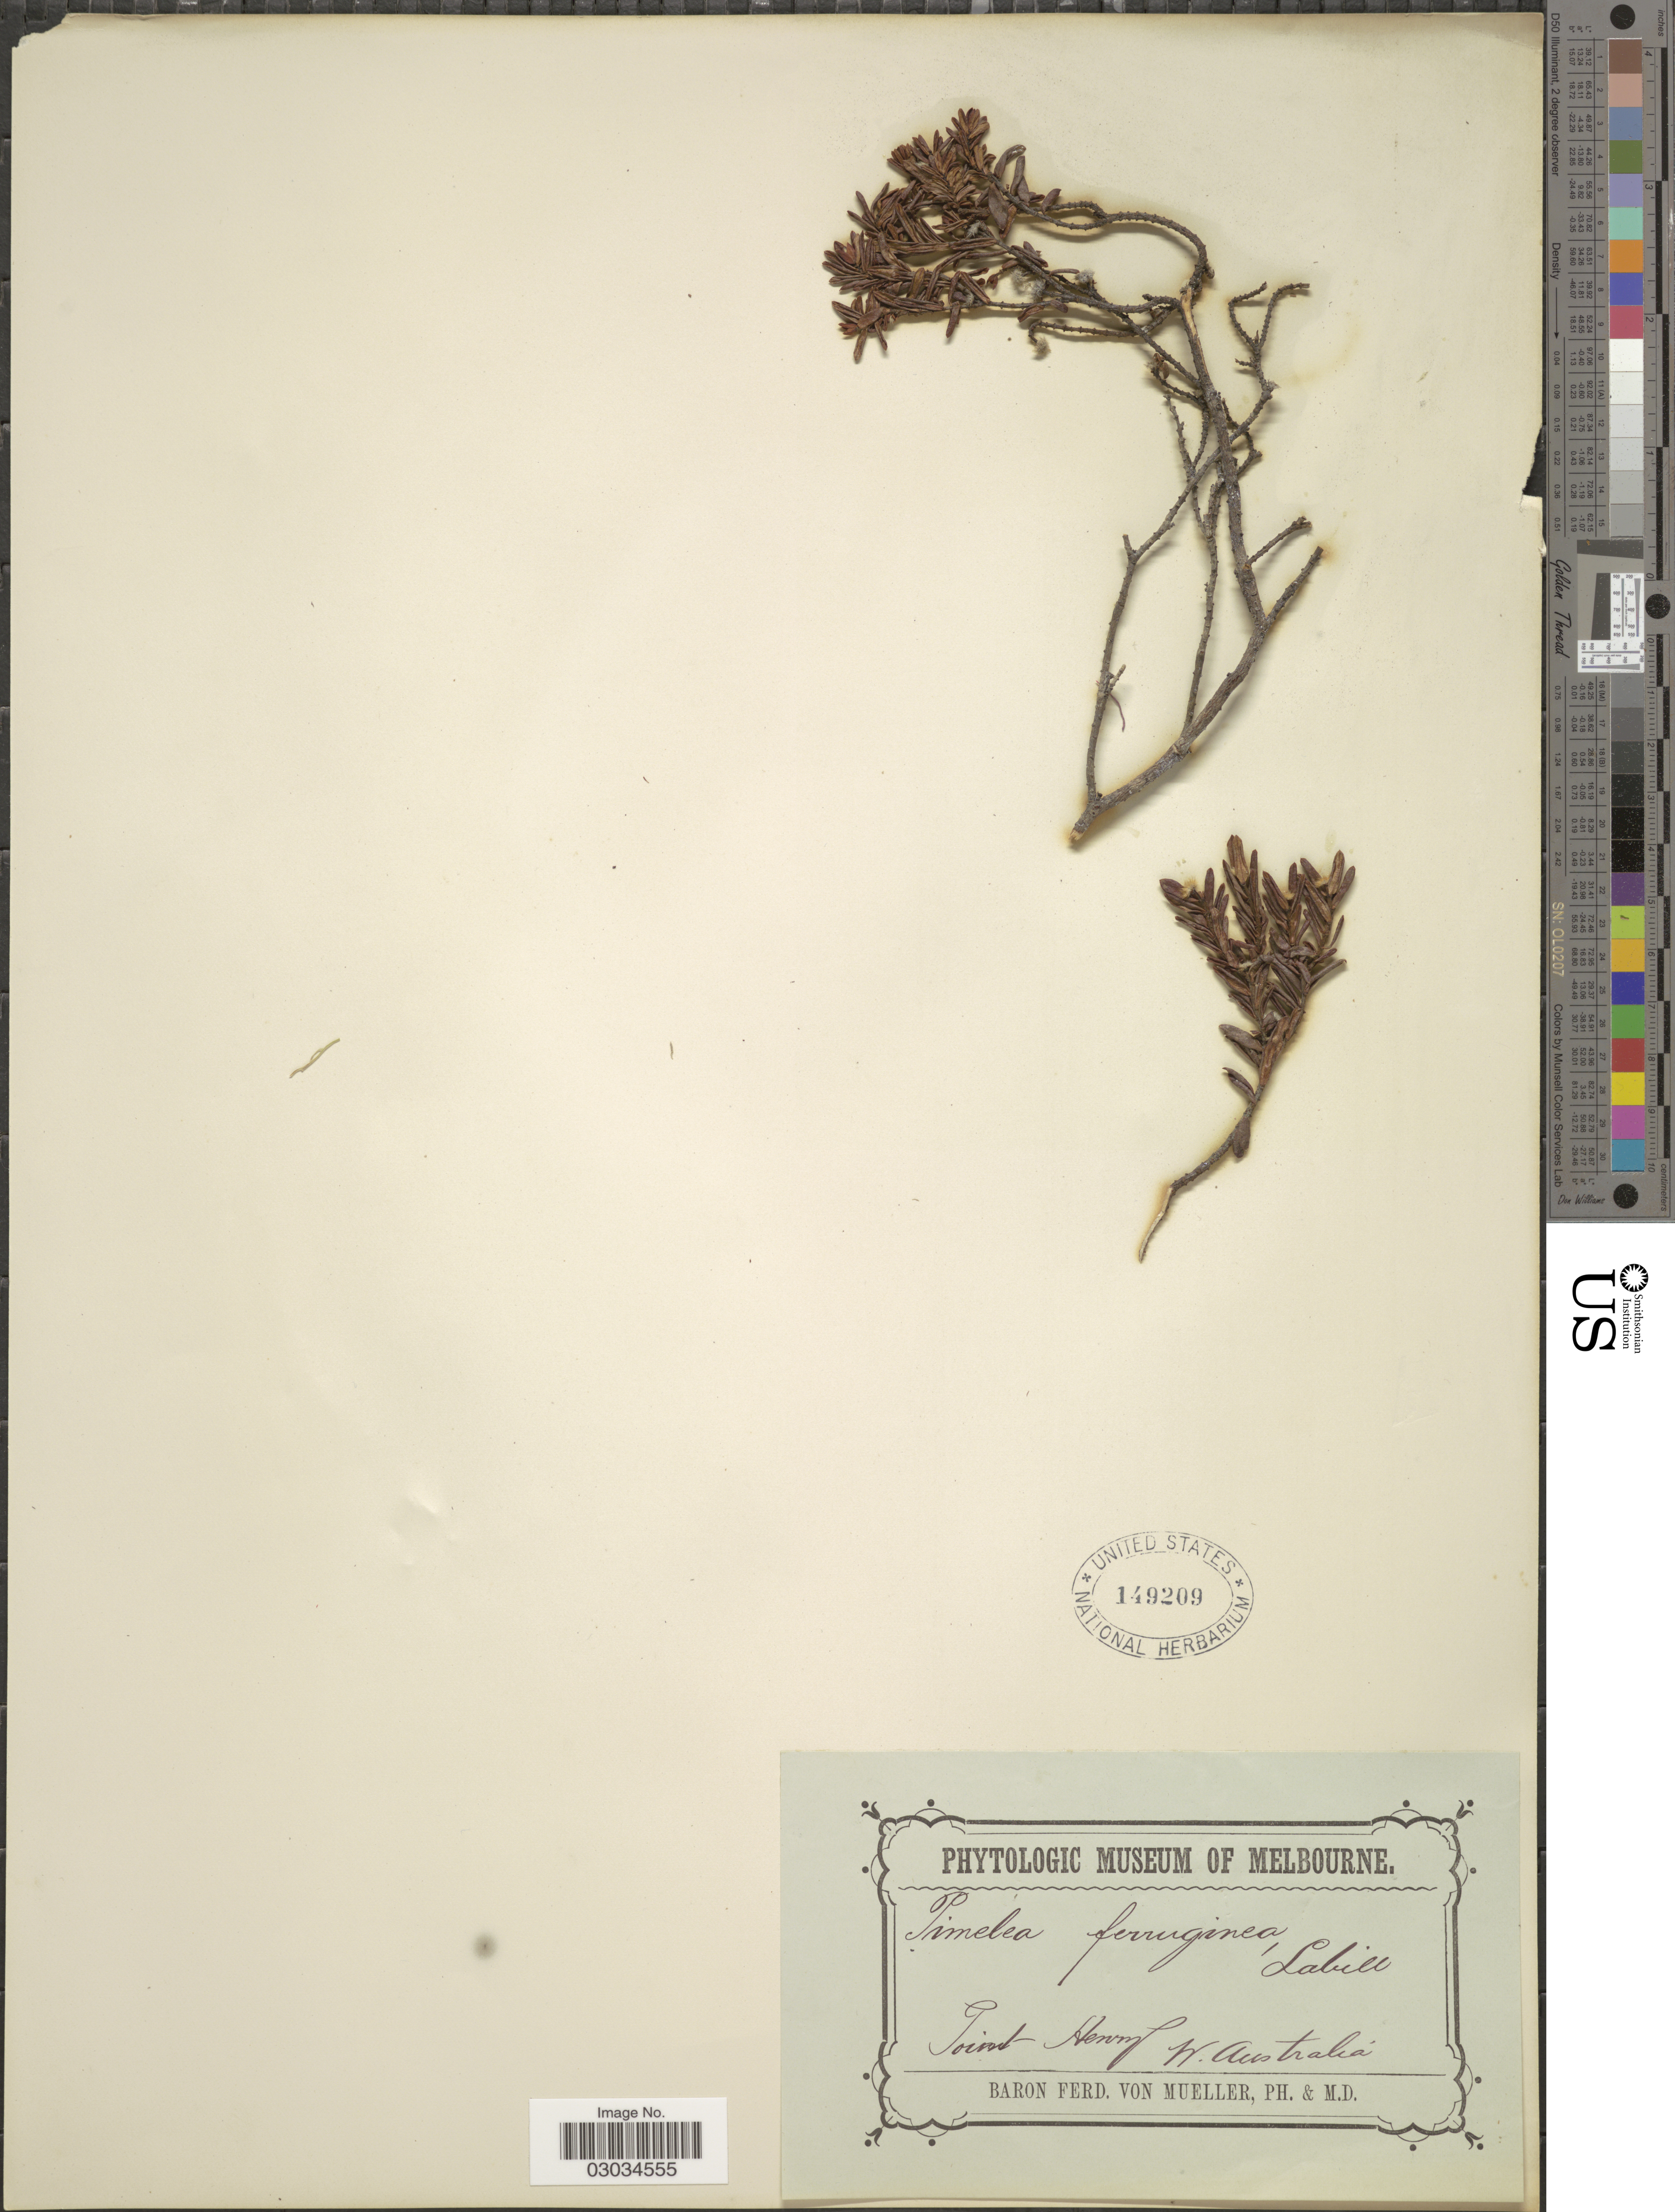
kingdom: Plantae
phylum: Tracheophyta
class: Magnoliopsida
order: Malvales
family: Thymelaeaceae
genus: Pimelea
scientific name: Pimelea ferruginea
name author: Labill.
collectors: F. von Mueller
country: Australia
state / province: Western Australia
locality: Point Henry. W. Australia.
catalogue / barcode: US 149209